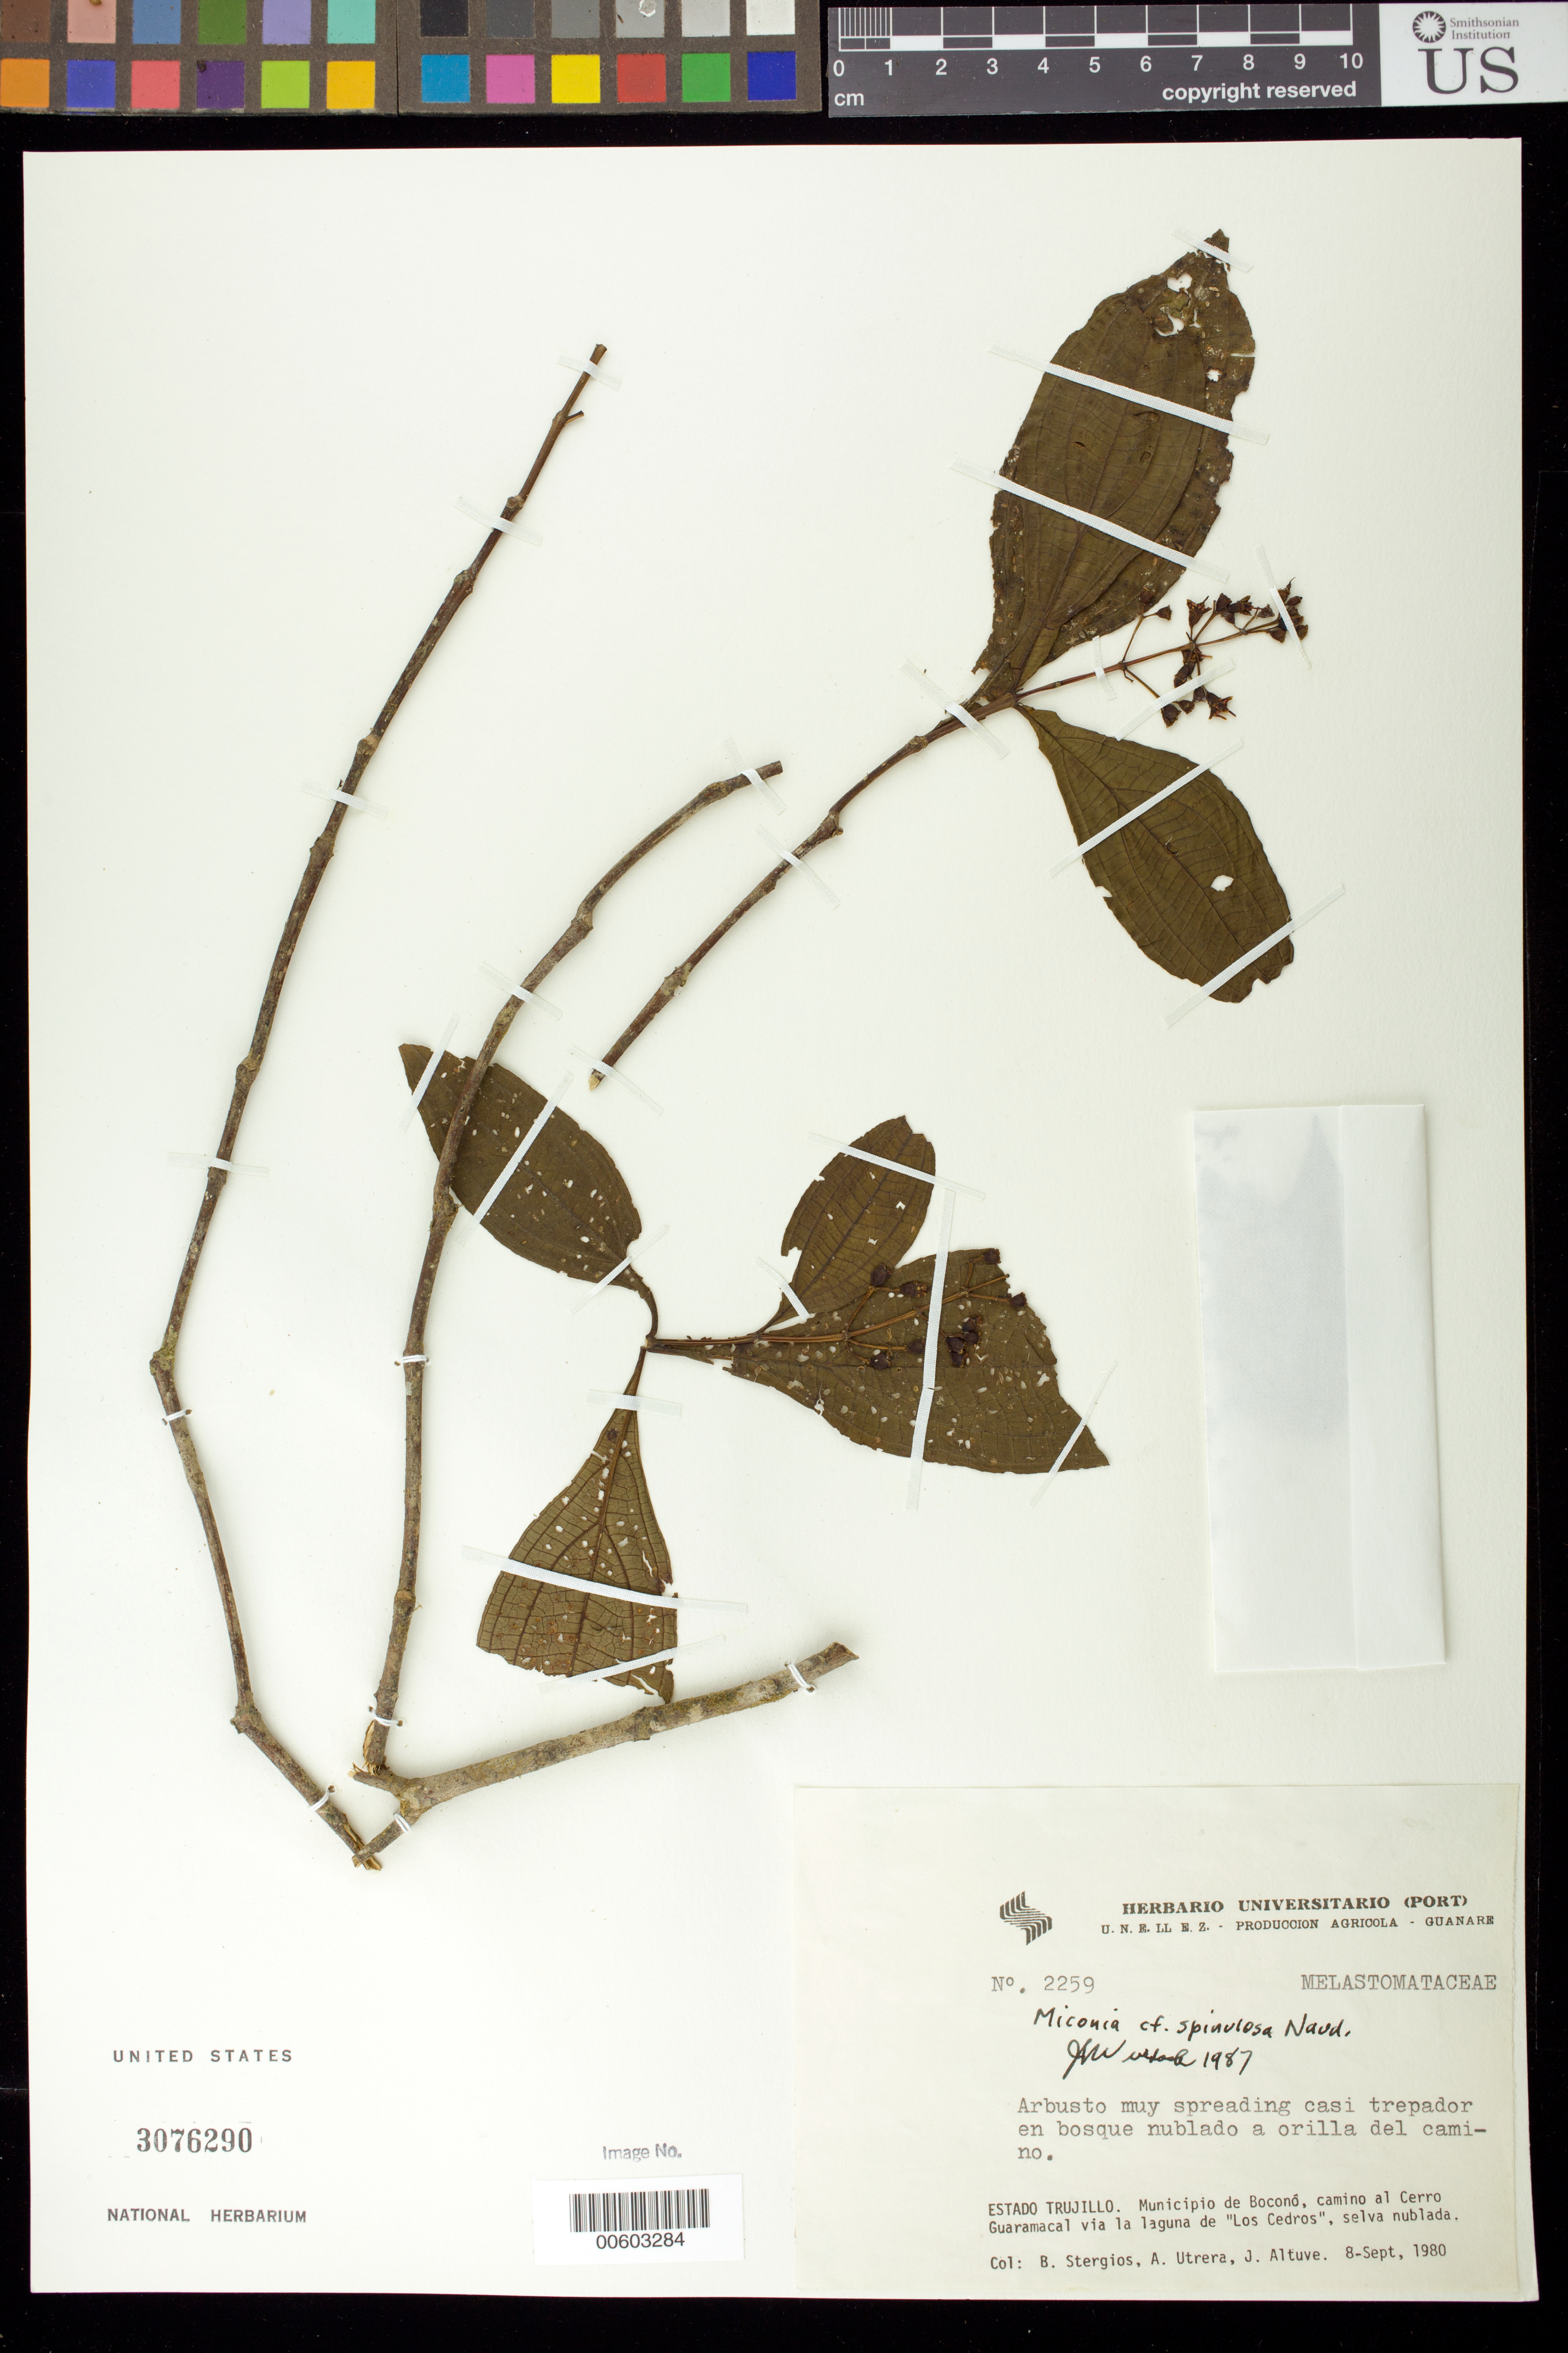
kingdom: Plantae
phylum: Tracheophyta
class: Magnoliopsida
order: Myrtales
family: Melastomataceae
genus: Miconia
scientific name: Miconia spinulosa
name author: Naudin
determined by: Wurdack, John J., (US), US (UNITED STATES)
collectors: B. G. Stergios, A. Utrera & J. Altuve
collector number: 2259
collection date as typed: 08 Sep 1980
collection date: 1980-09-08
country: Venezuela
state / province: Trujillo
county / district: Boconó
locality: Camino al Cerro Guaramacal via la laguna de Los Cedros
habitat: Selva nublada; en bosque nublado a orilla del camino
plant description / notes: PORT, US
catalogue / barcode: US 3076290